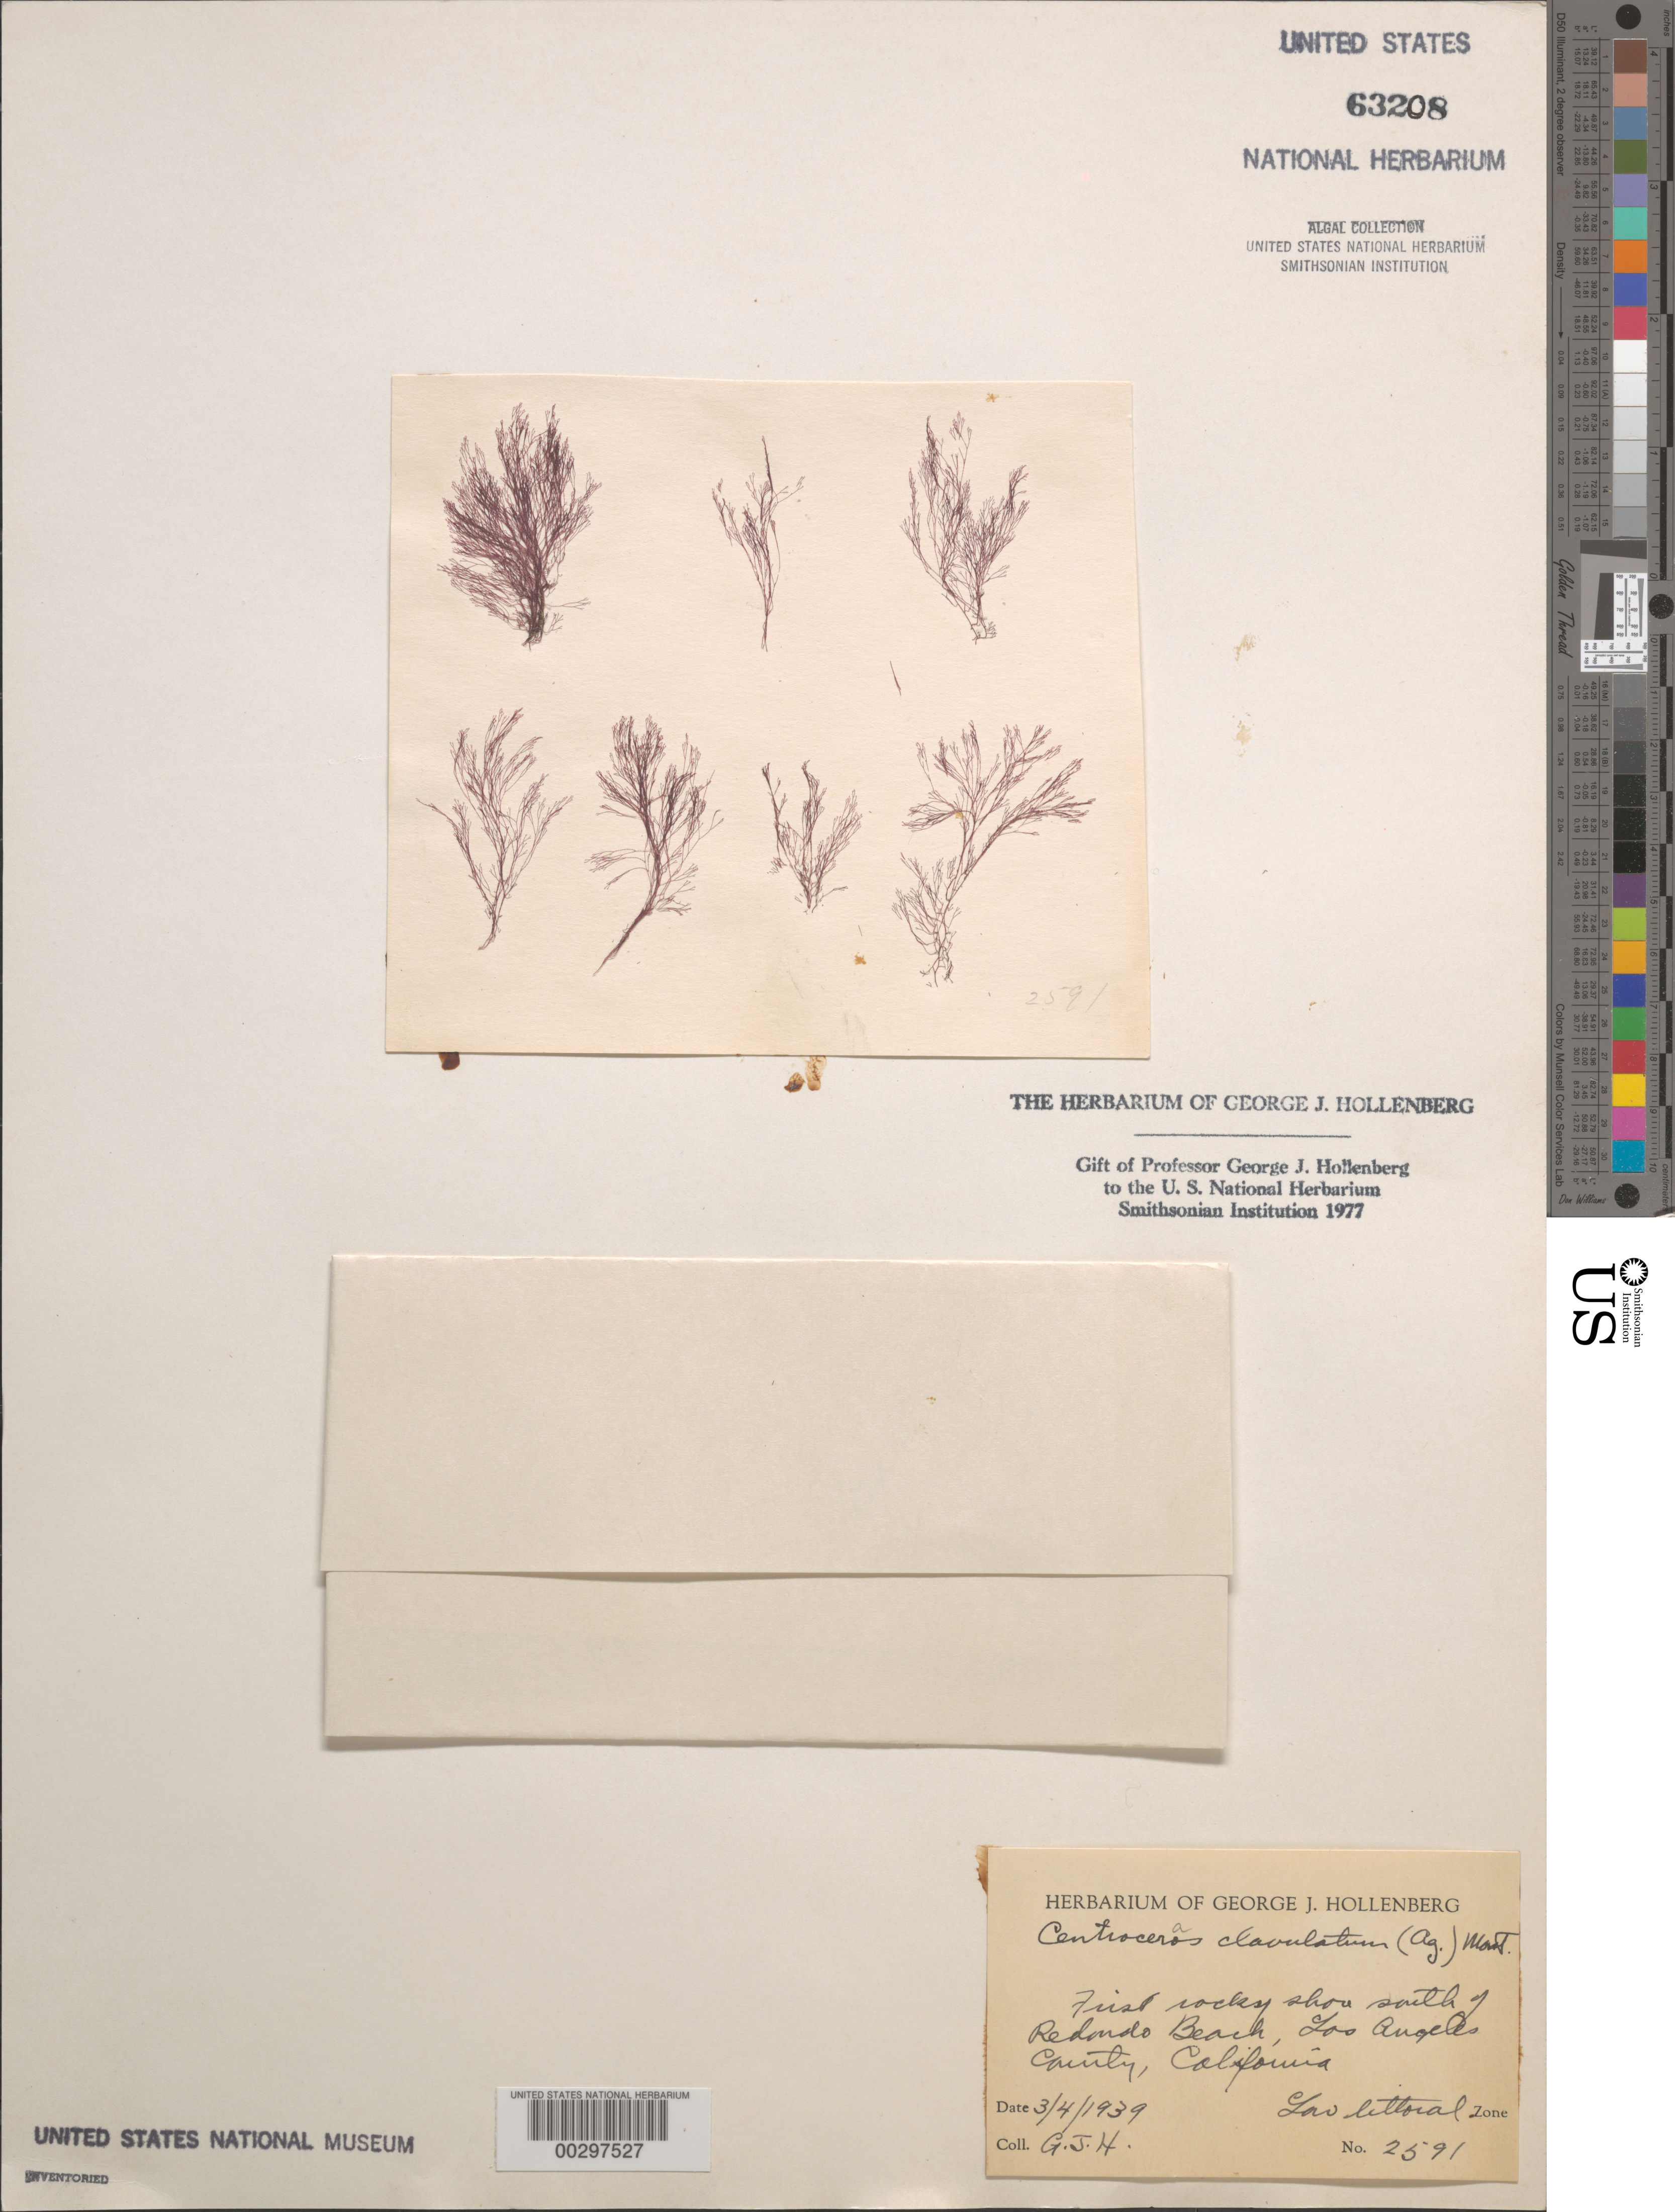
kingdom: Plantae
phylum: Rhodophyta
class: Florideophyceae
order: Ceramiales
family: Ceramiaceae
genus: Centroceras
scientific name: Centroceras clavulatum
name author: (C. Agardh) Mont.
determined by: Hollenberg, George J.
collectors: G. Hollenberg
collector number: GJH 2591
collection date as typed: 04 Mar 1939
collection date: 1939-03-04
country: United States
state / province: California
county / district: Los Angeles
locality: First rocky shore south of Redondo Beach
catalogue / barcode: US 63208